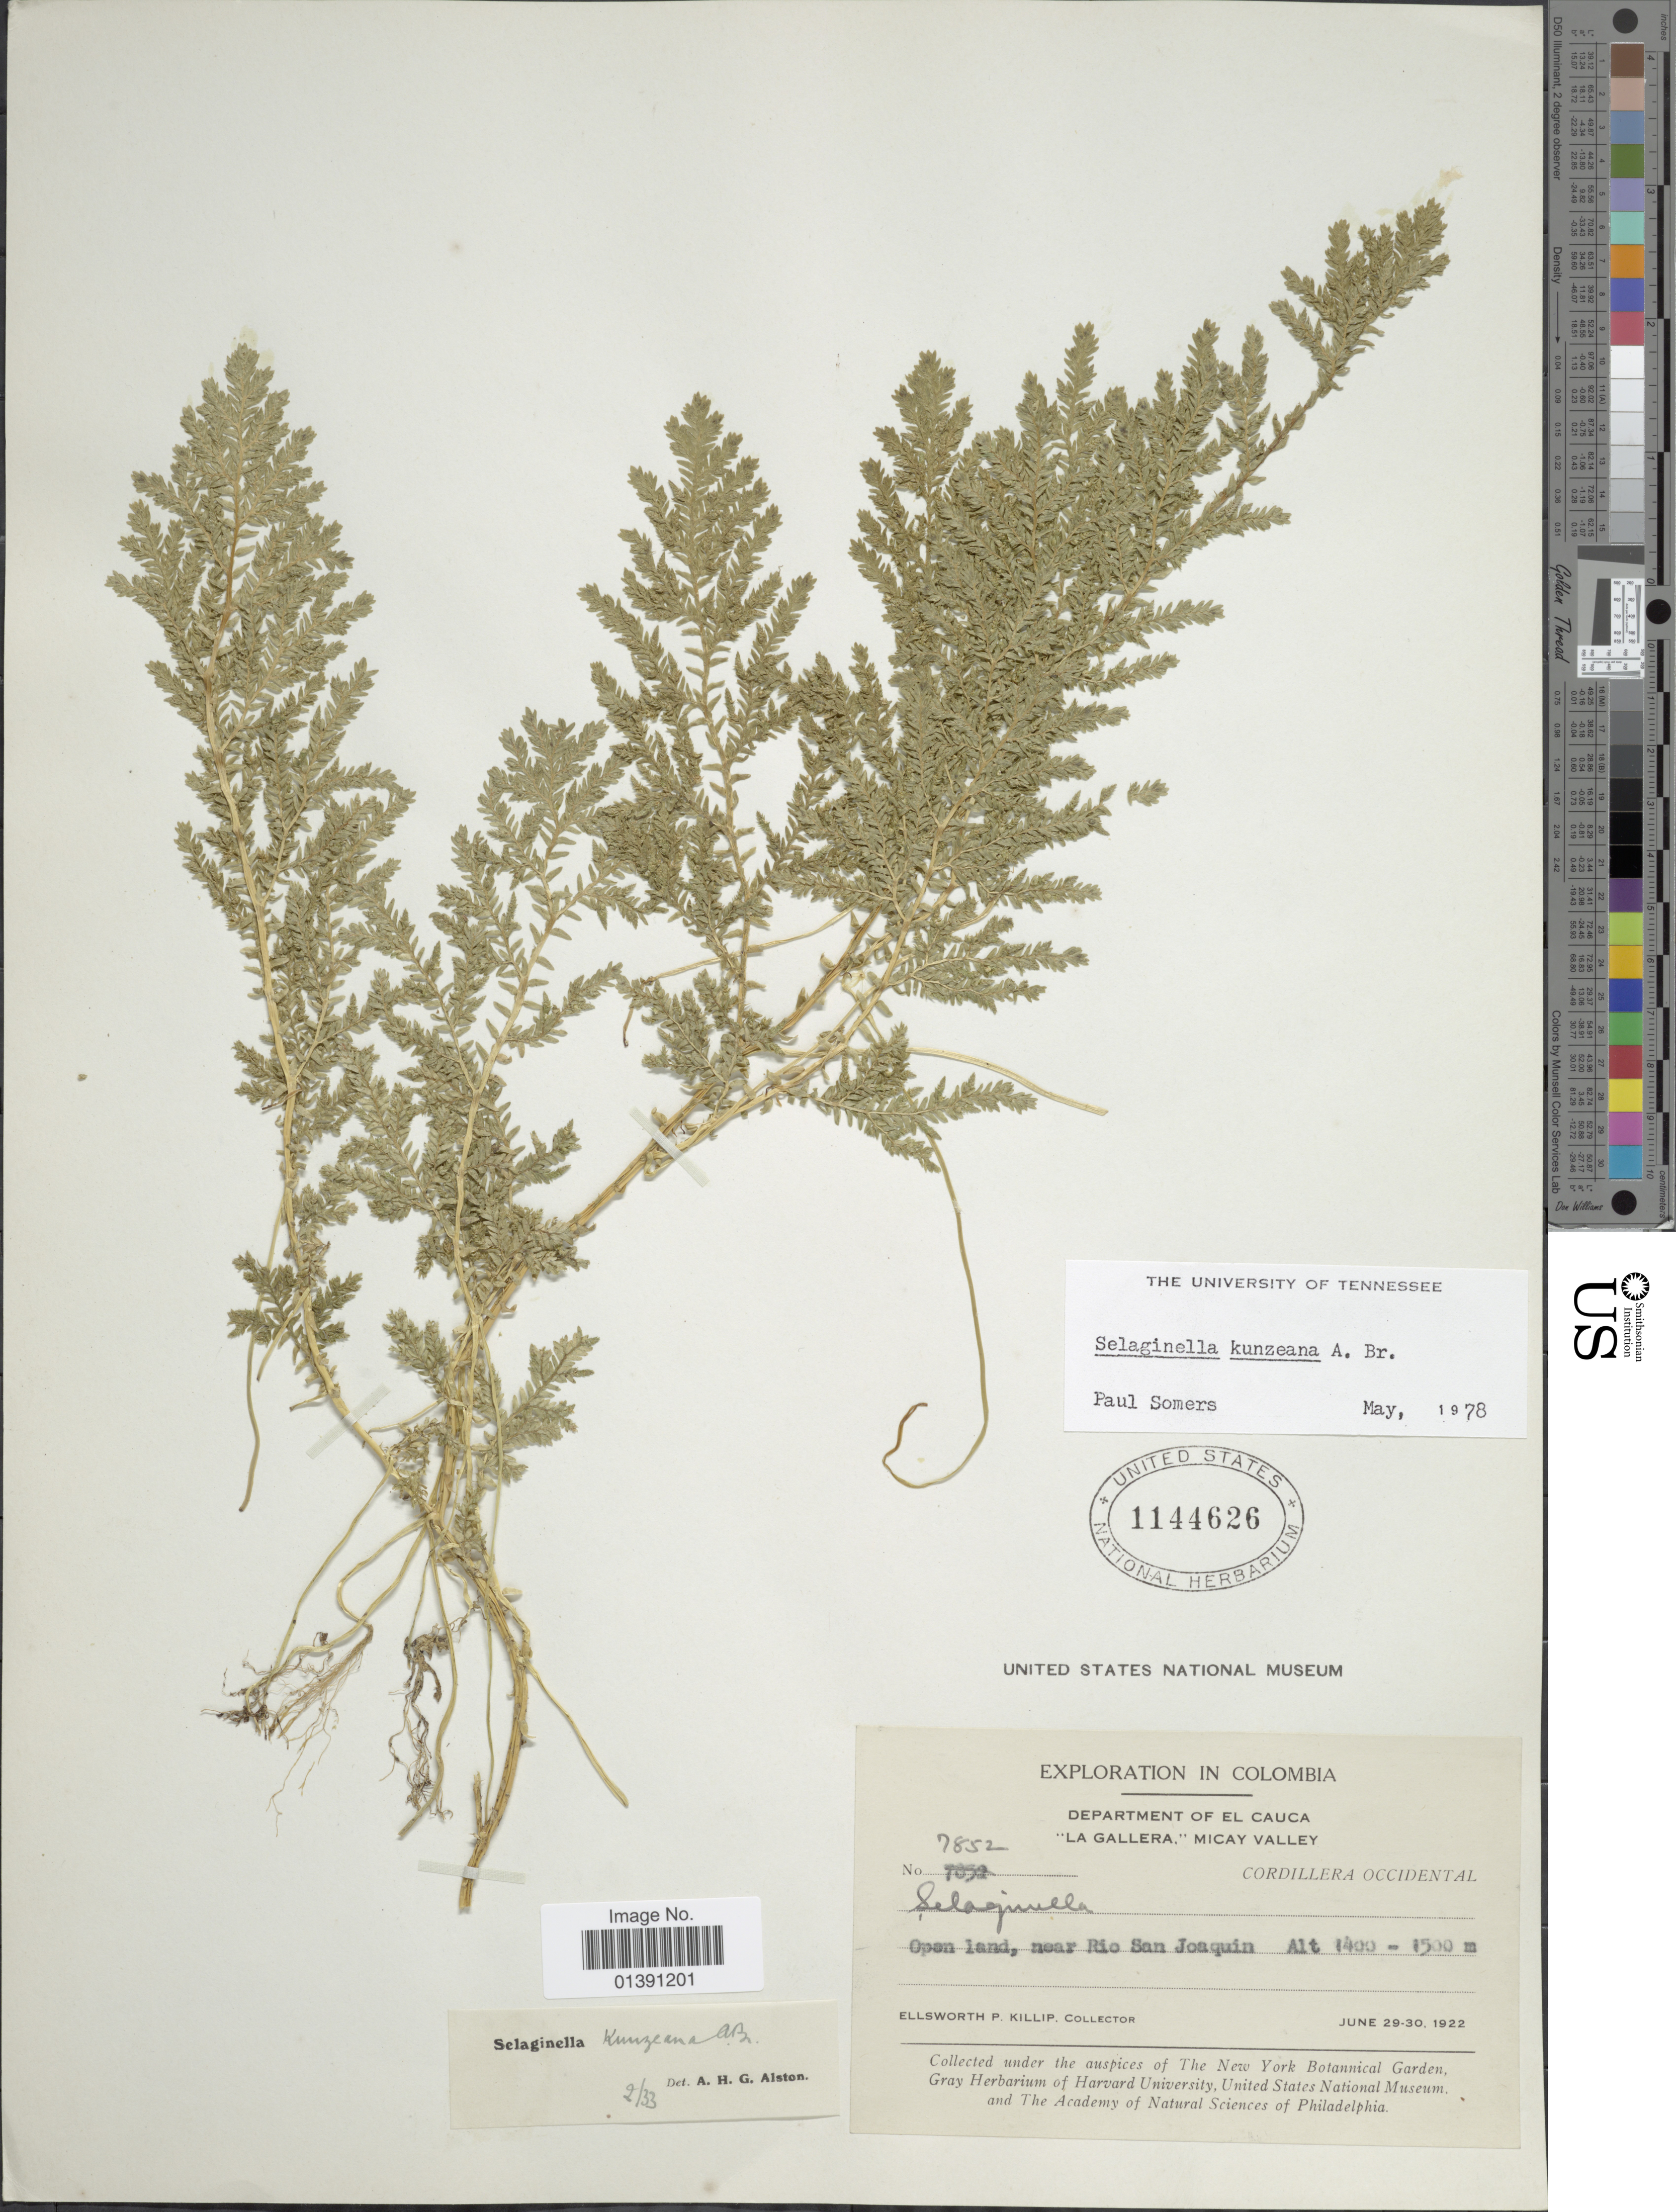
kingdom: Plantae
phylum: Tracheophyta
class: Lycopodiopsida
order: Selaginellales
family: Selaginellaceae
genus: Selaginella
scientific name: Selaginella kunzeana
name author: A. Br.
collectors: E. P. Killip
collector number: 7852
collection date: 1922-06-29/1922-06-30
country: Colombia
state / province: Cauca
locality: Department of El Cauca 'La Gallera,' Micay Valley, Cordillera Occidental, Open land, near Rio San Joaquin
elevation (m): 1400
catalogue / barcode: US 1144626